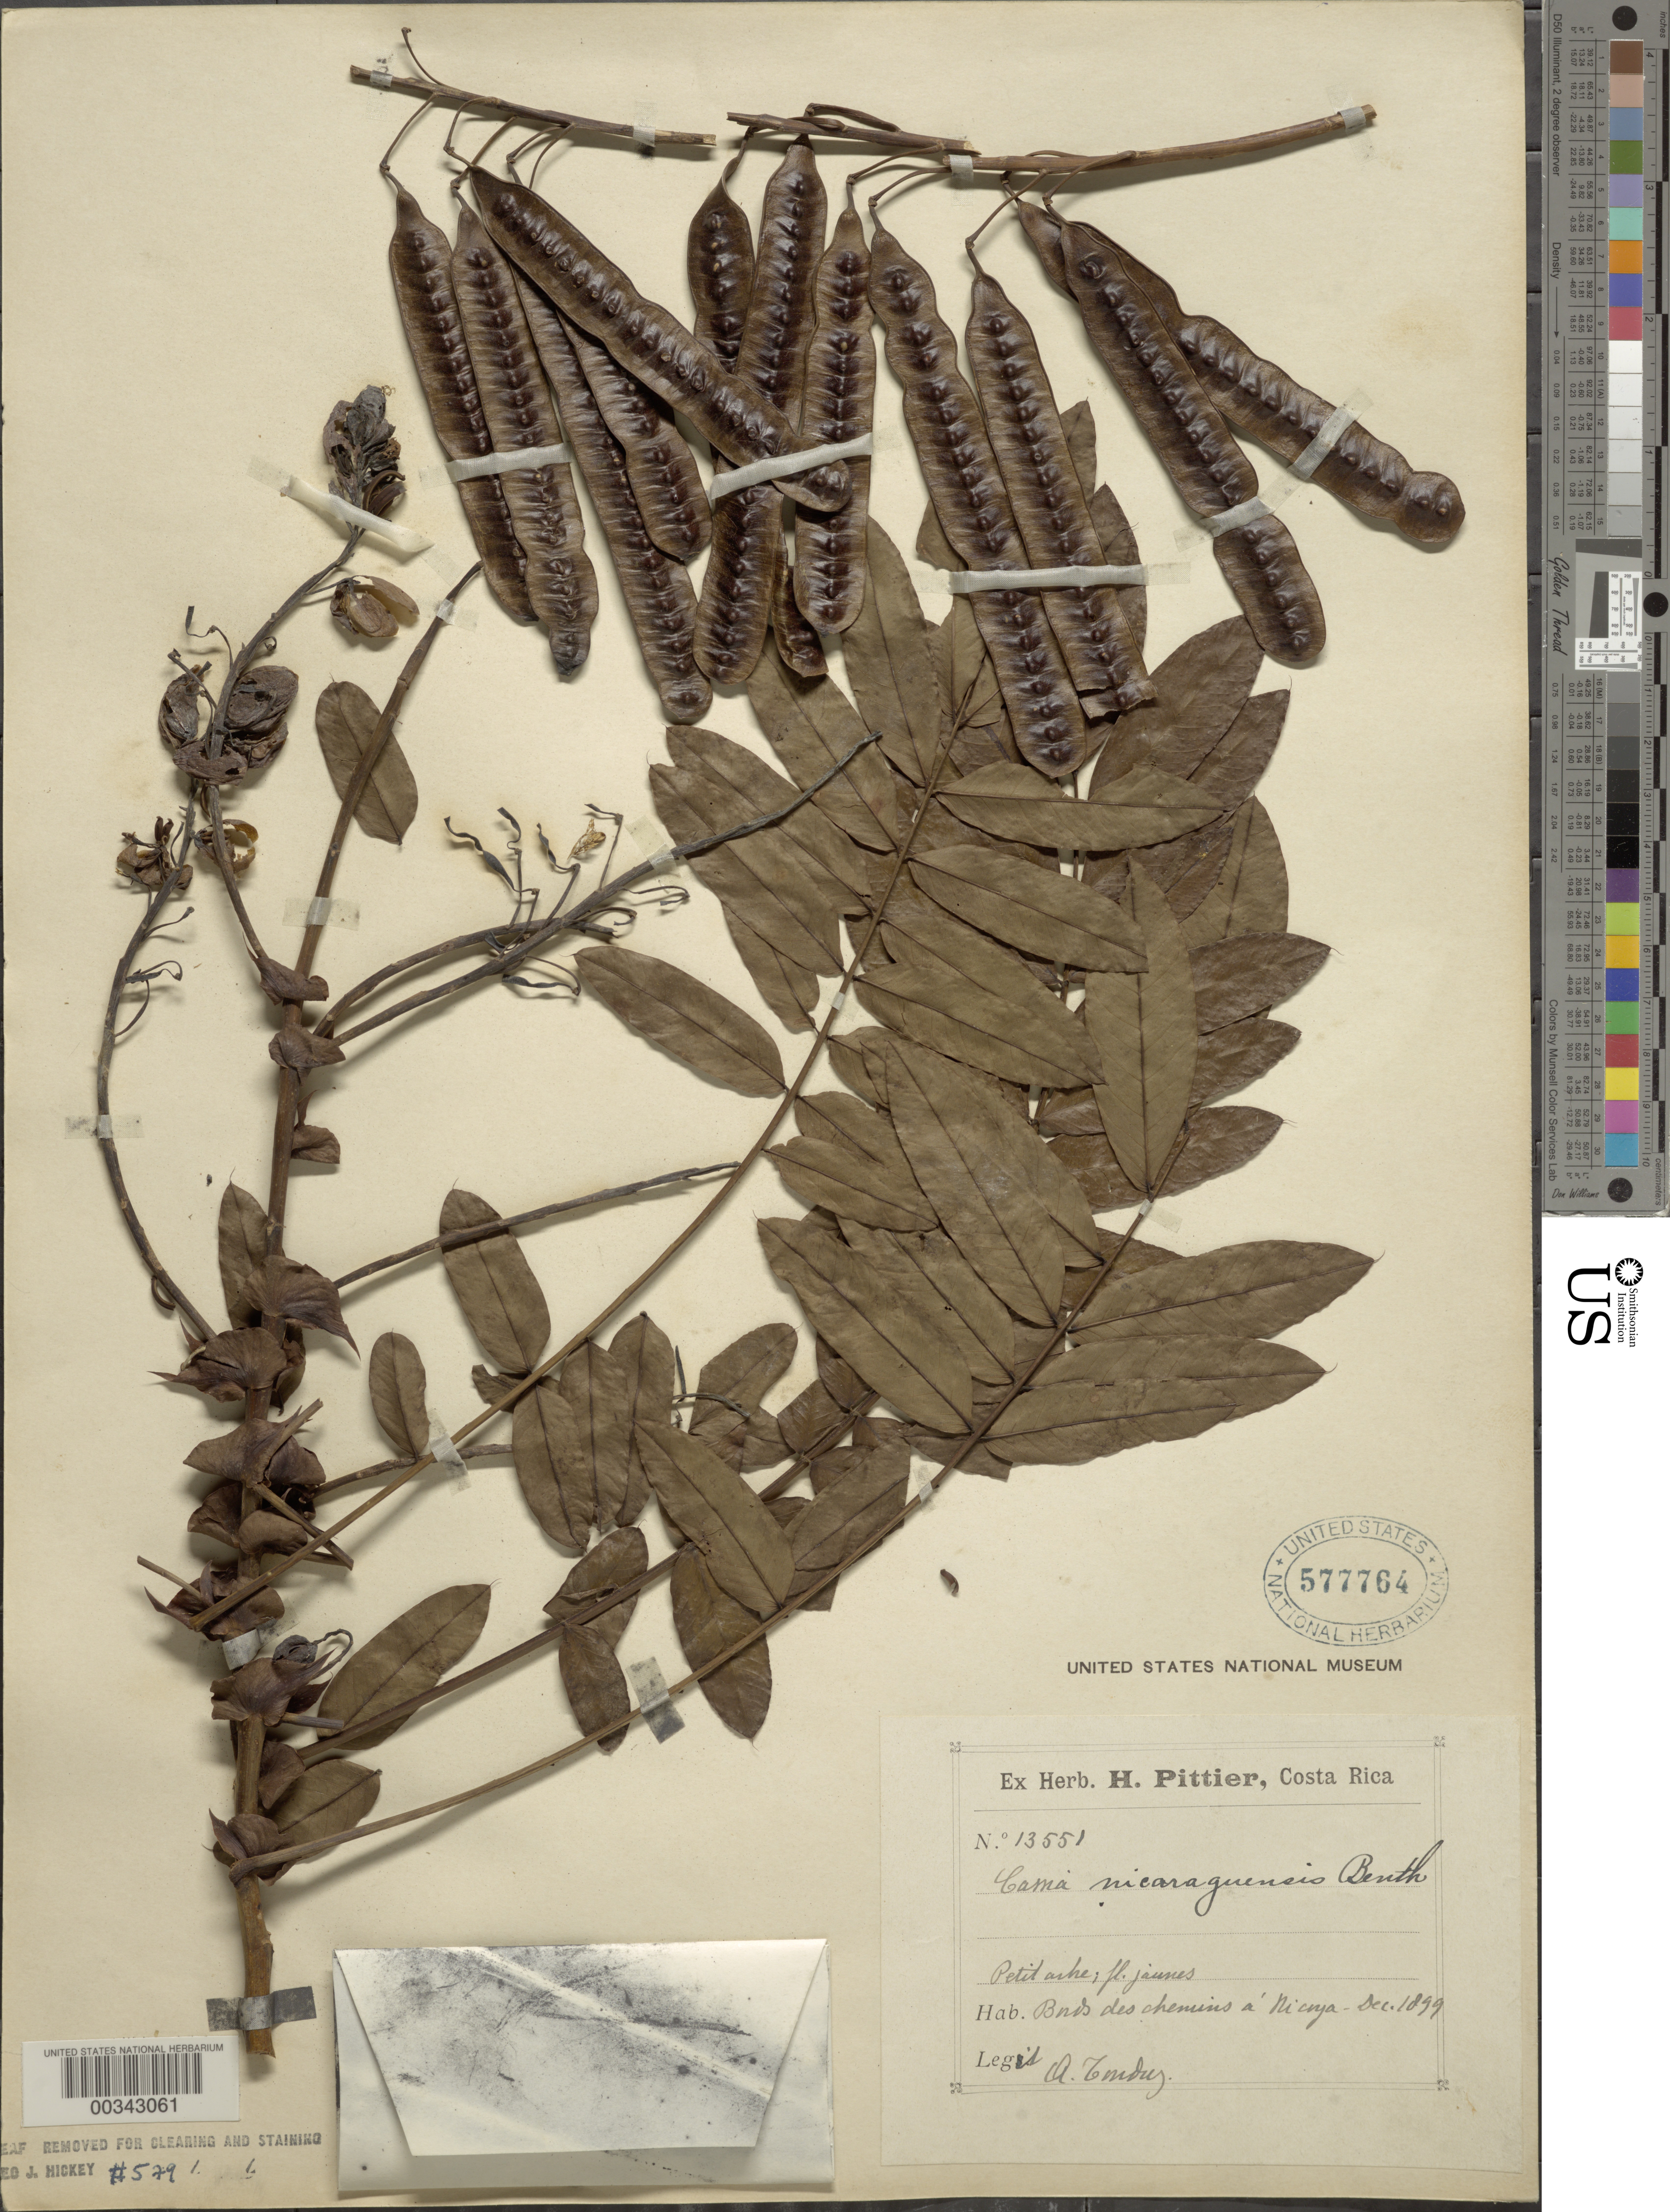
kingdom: Plantae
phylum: Tracheophyta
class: Magnoliopsida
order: Fabales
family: Fabaceae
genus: Senna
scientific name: Senna nicaraguensis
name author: (Benth.) H.S. Irwin & Barneby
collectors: A. Tonduz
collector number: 13551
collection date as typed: Dec 1899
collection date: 1899-12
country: Costa Rica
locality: Road to Nicoya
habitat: Edges of roads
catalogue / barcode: US 577764